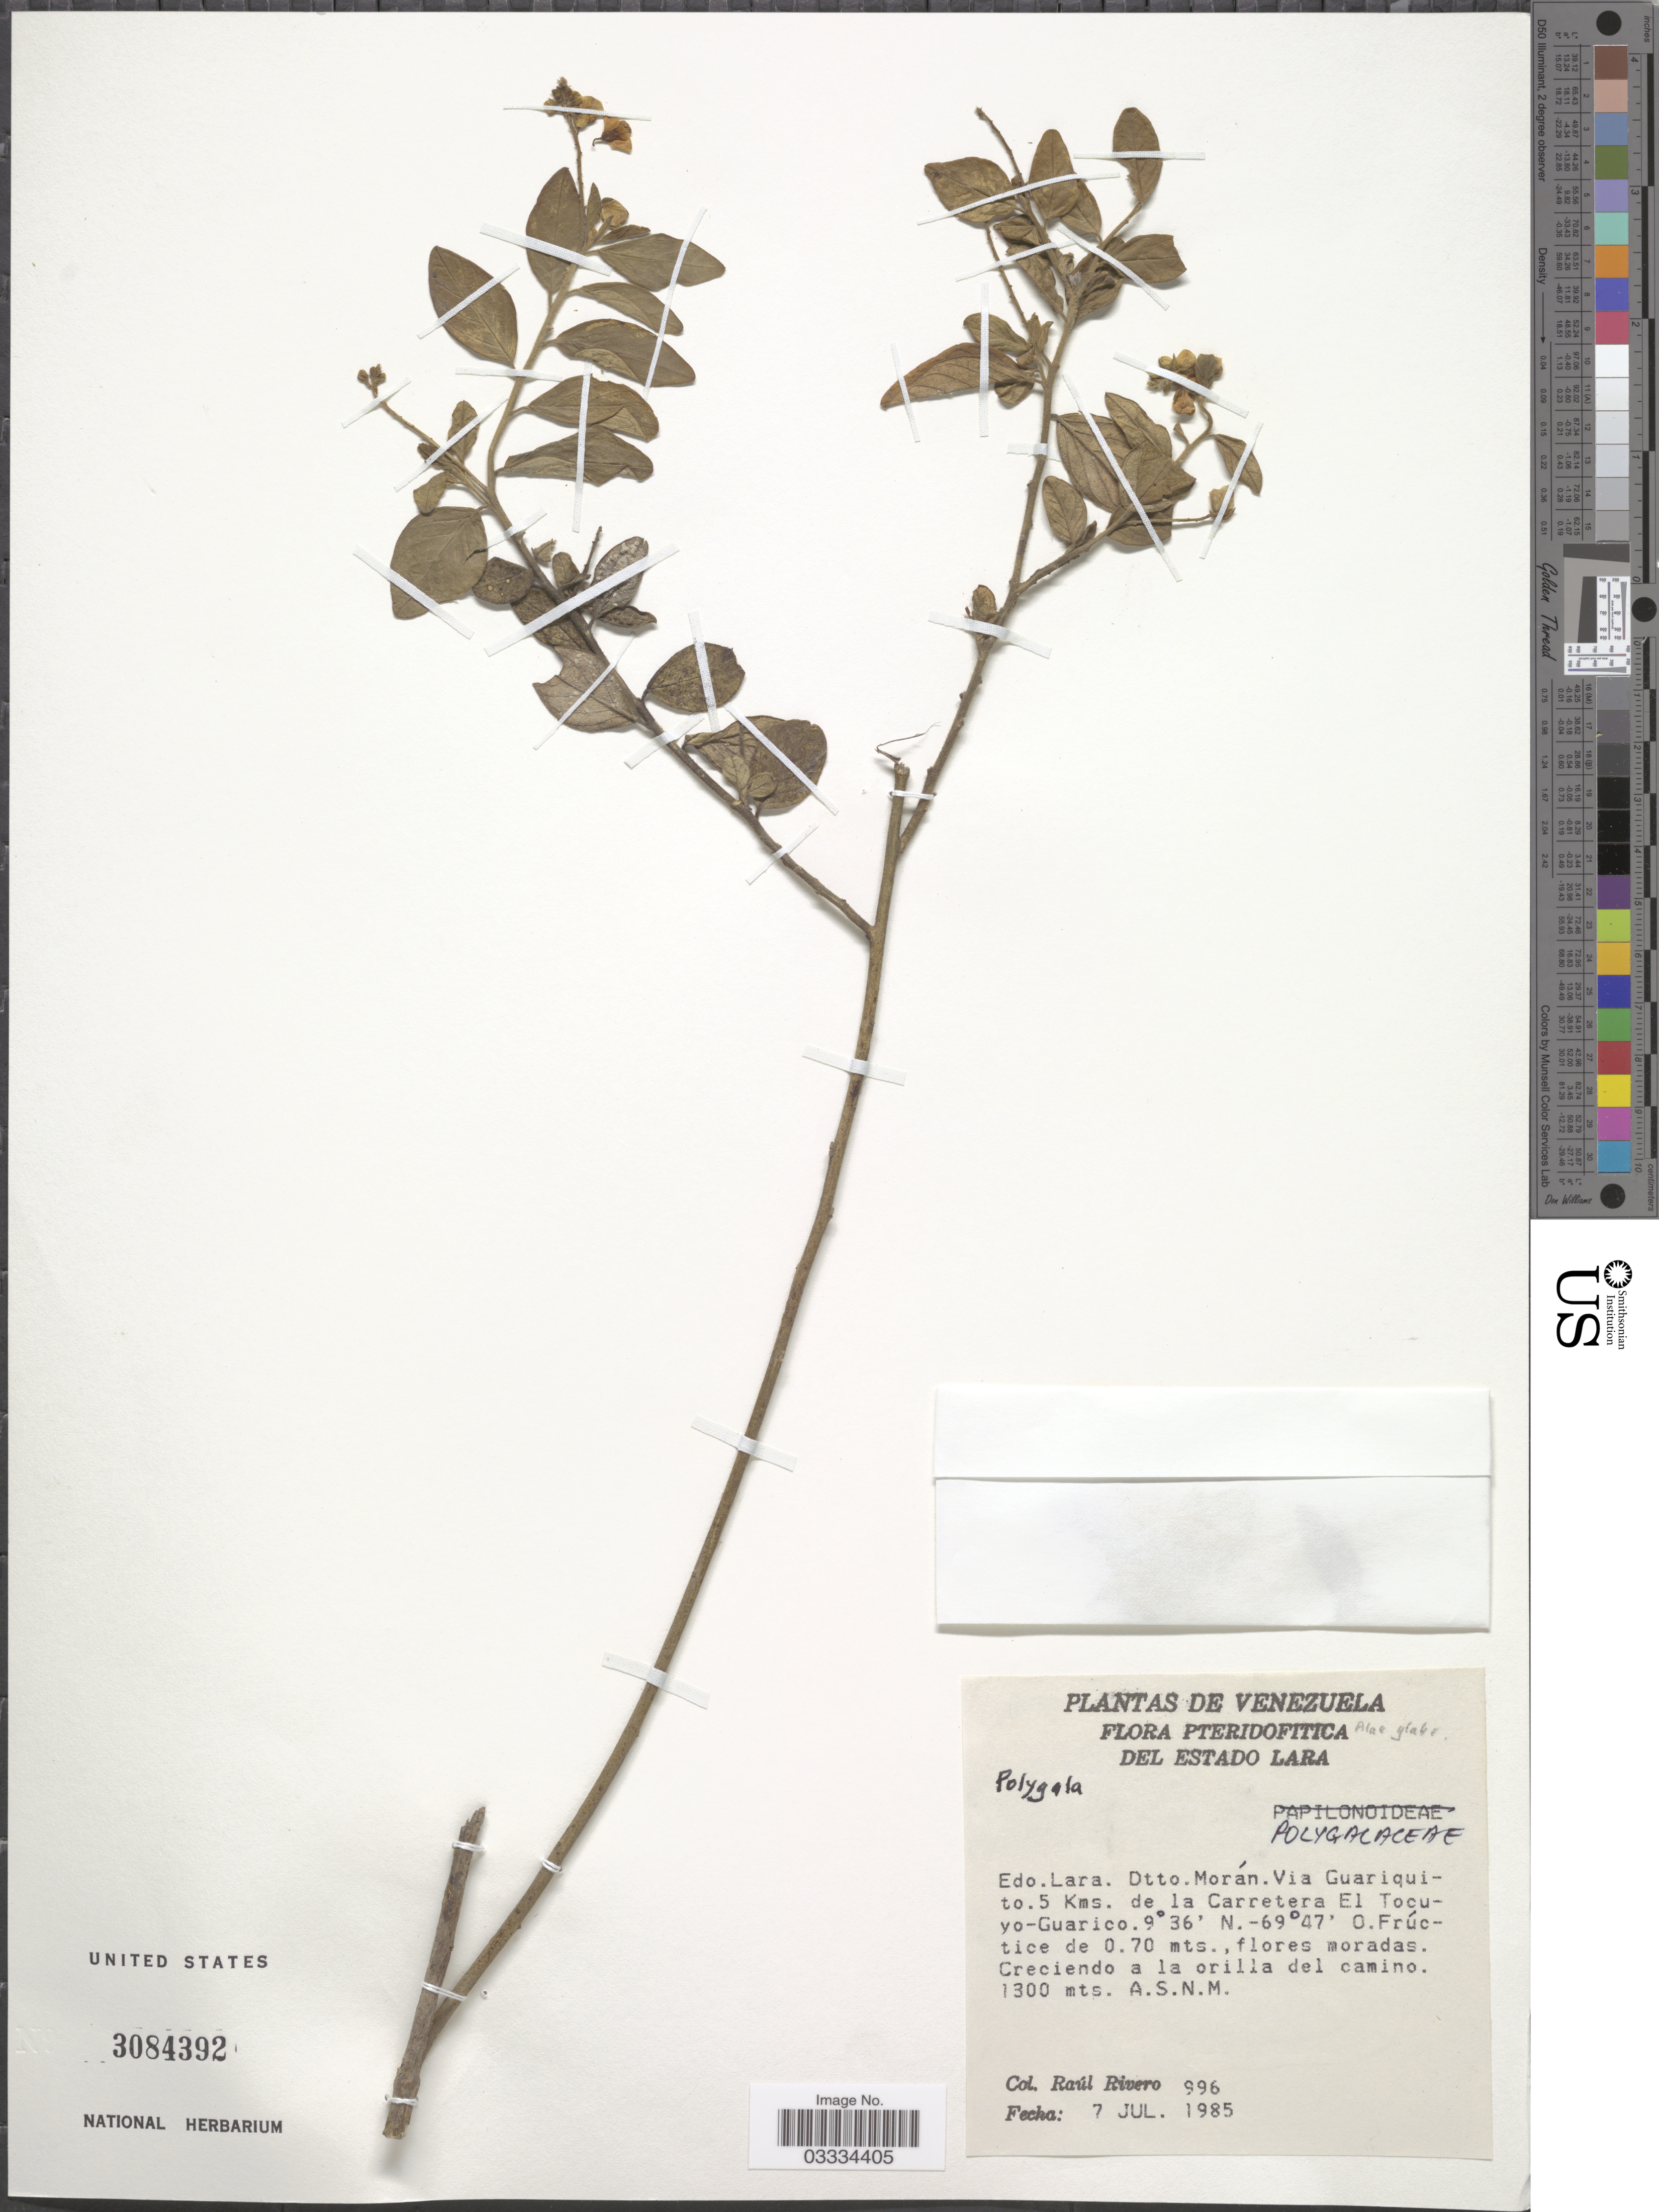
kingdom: Plantae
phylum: Tracheophyta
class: Magnoliopsida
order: Fabales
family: Polygalaceae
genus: Polygala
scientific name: Polygala sp.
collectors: R. Rivero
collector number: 996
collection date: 1985-07-07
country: Venezuela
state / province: Lara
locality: Dtto. Morán. Via Guariquito. 5 Kms. de la Carretera El Tocuyo-Guarico. Creciendo a la orilla del camino.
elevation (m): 1300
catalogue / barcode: US 3084392